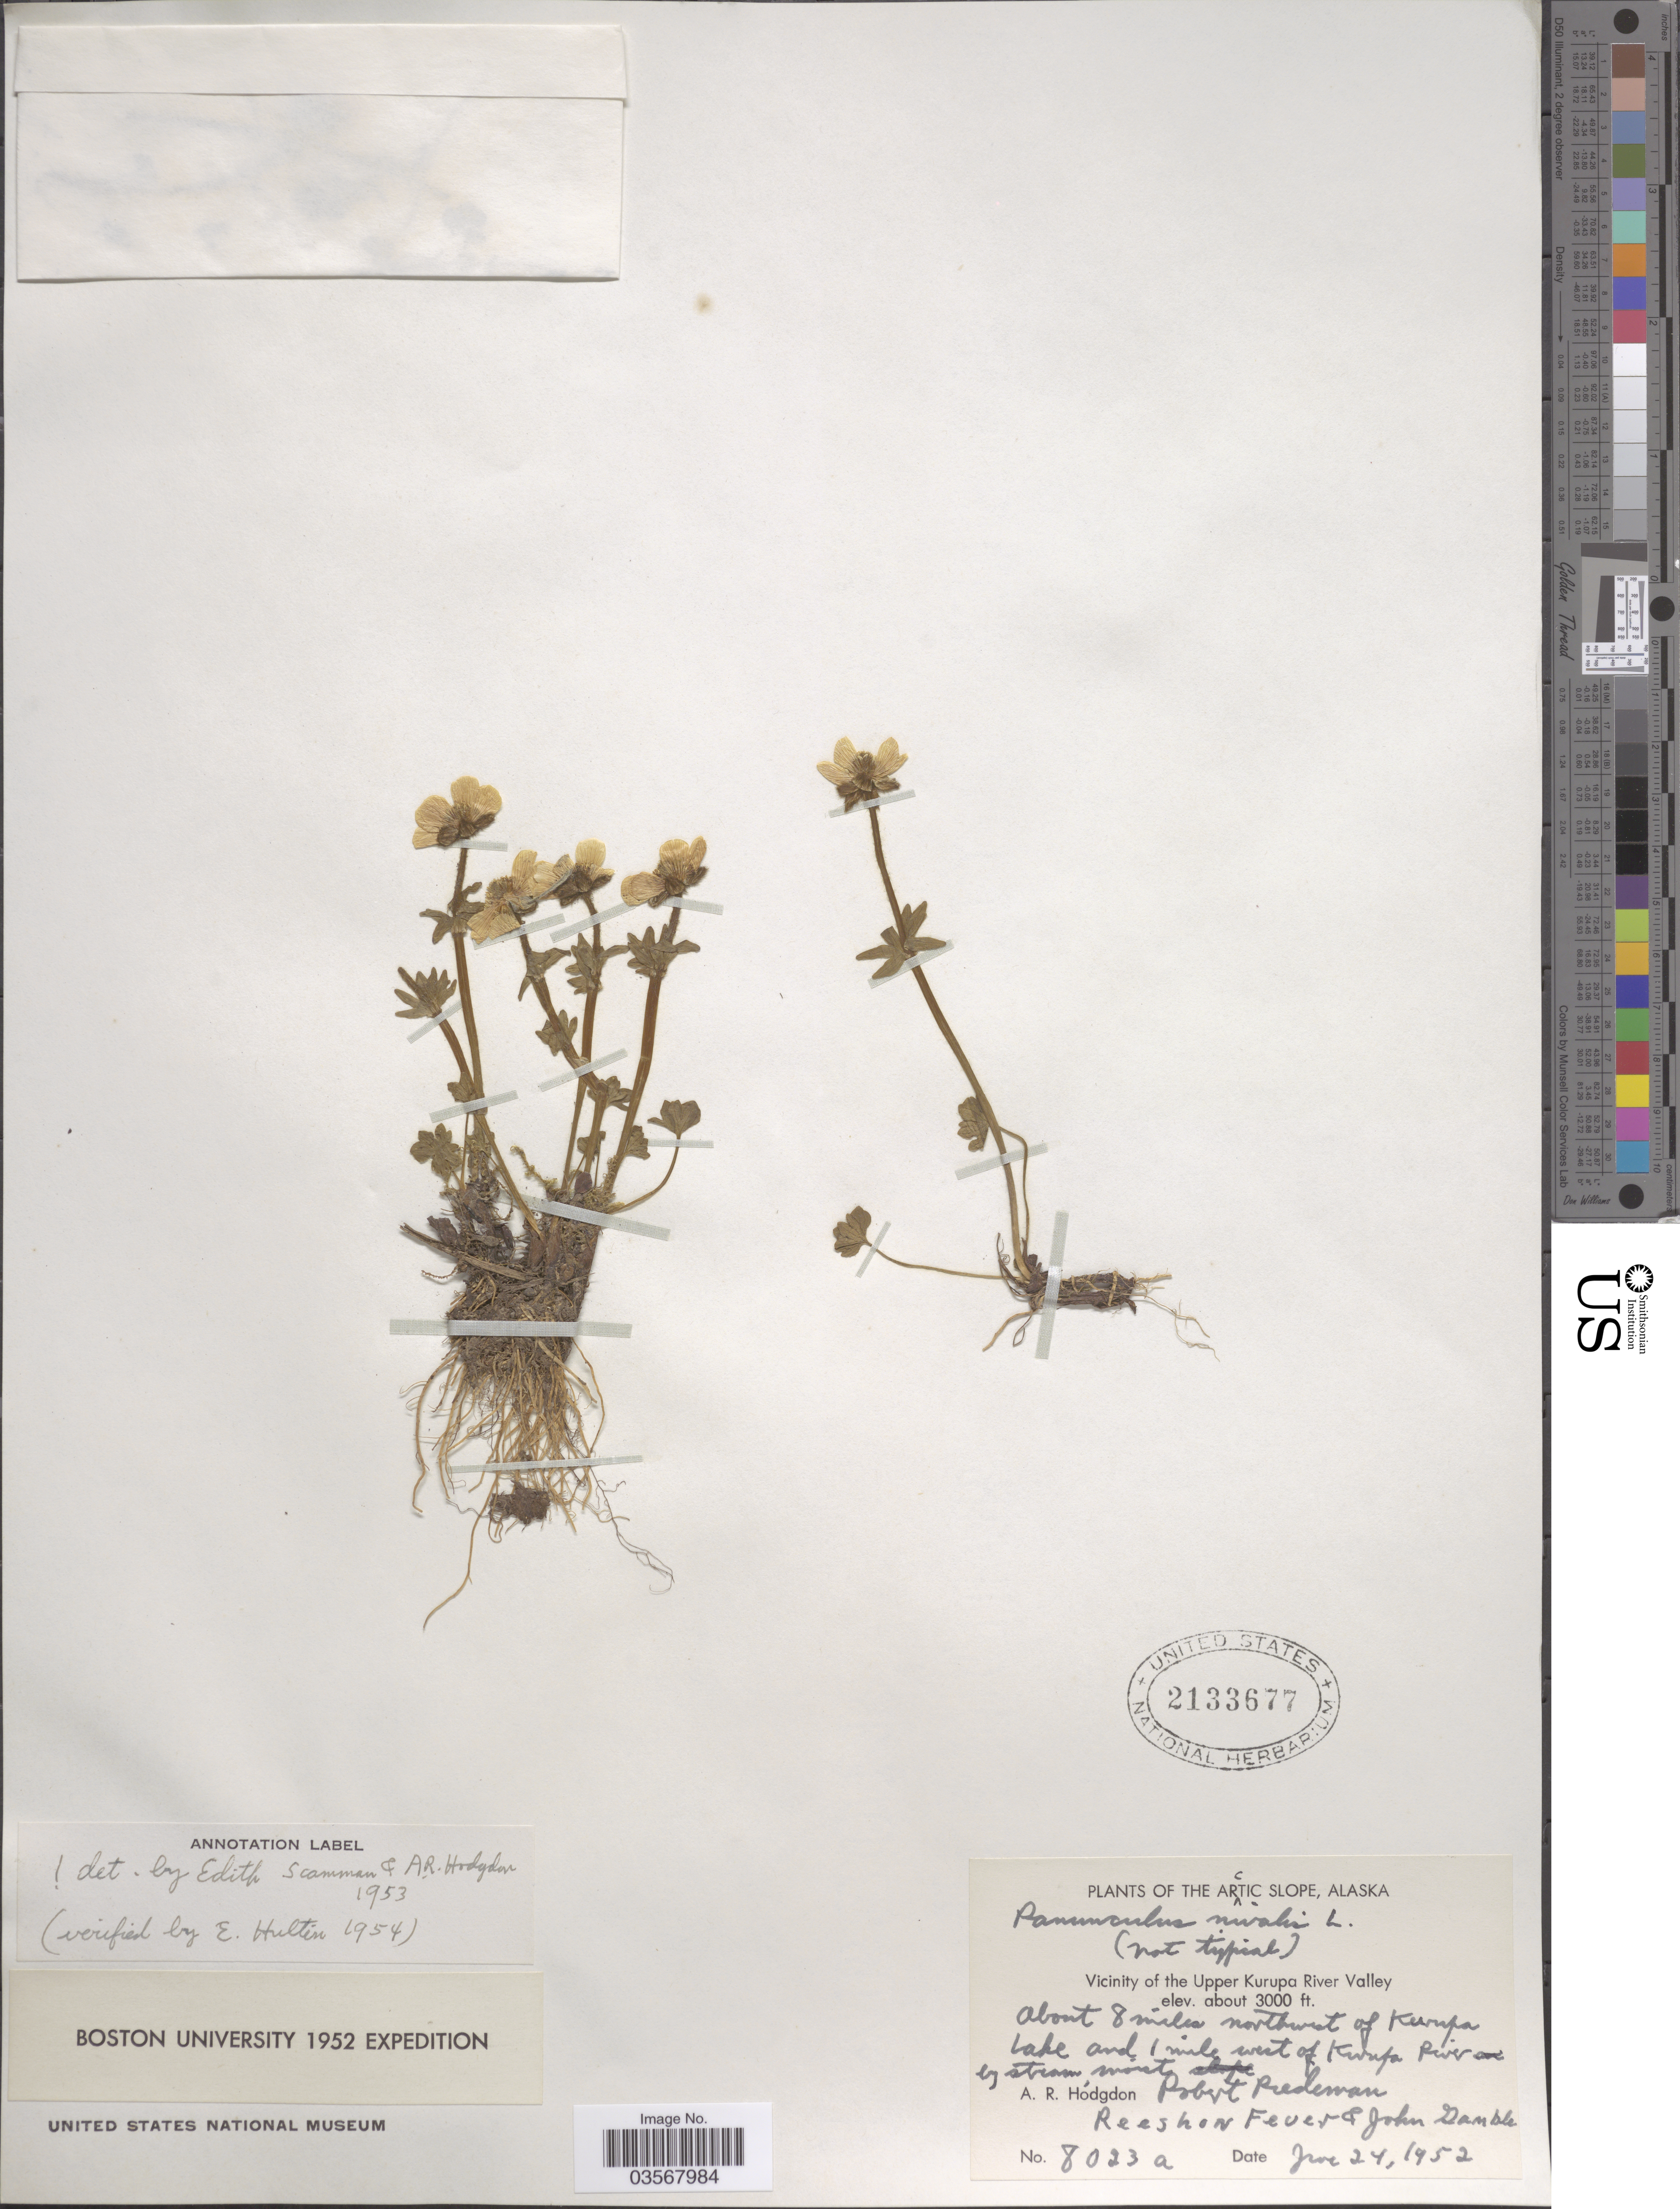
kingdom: Plantae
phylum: Tracheophyta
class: Magnoliopsida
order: Ranunculales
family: Ranunculaceae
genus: Ranunculus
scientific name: Ranunculus nivalis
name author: L.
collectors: A. R. Hodgdon, R. Piedeman, R. Fever & J. Gamble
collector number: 8023a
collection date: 1952-06-24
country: United States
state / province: Alaska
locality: Arctic Slope. Vicinity of the Upper River Valley. About 8 miles northwest of Kurupa Lake and 1 mile west of Kurupa river.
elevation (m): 914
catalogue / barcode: US 2133677